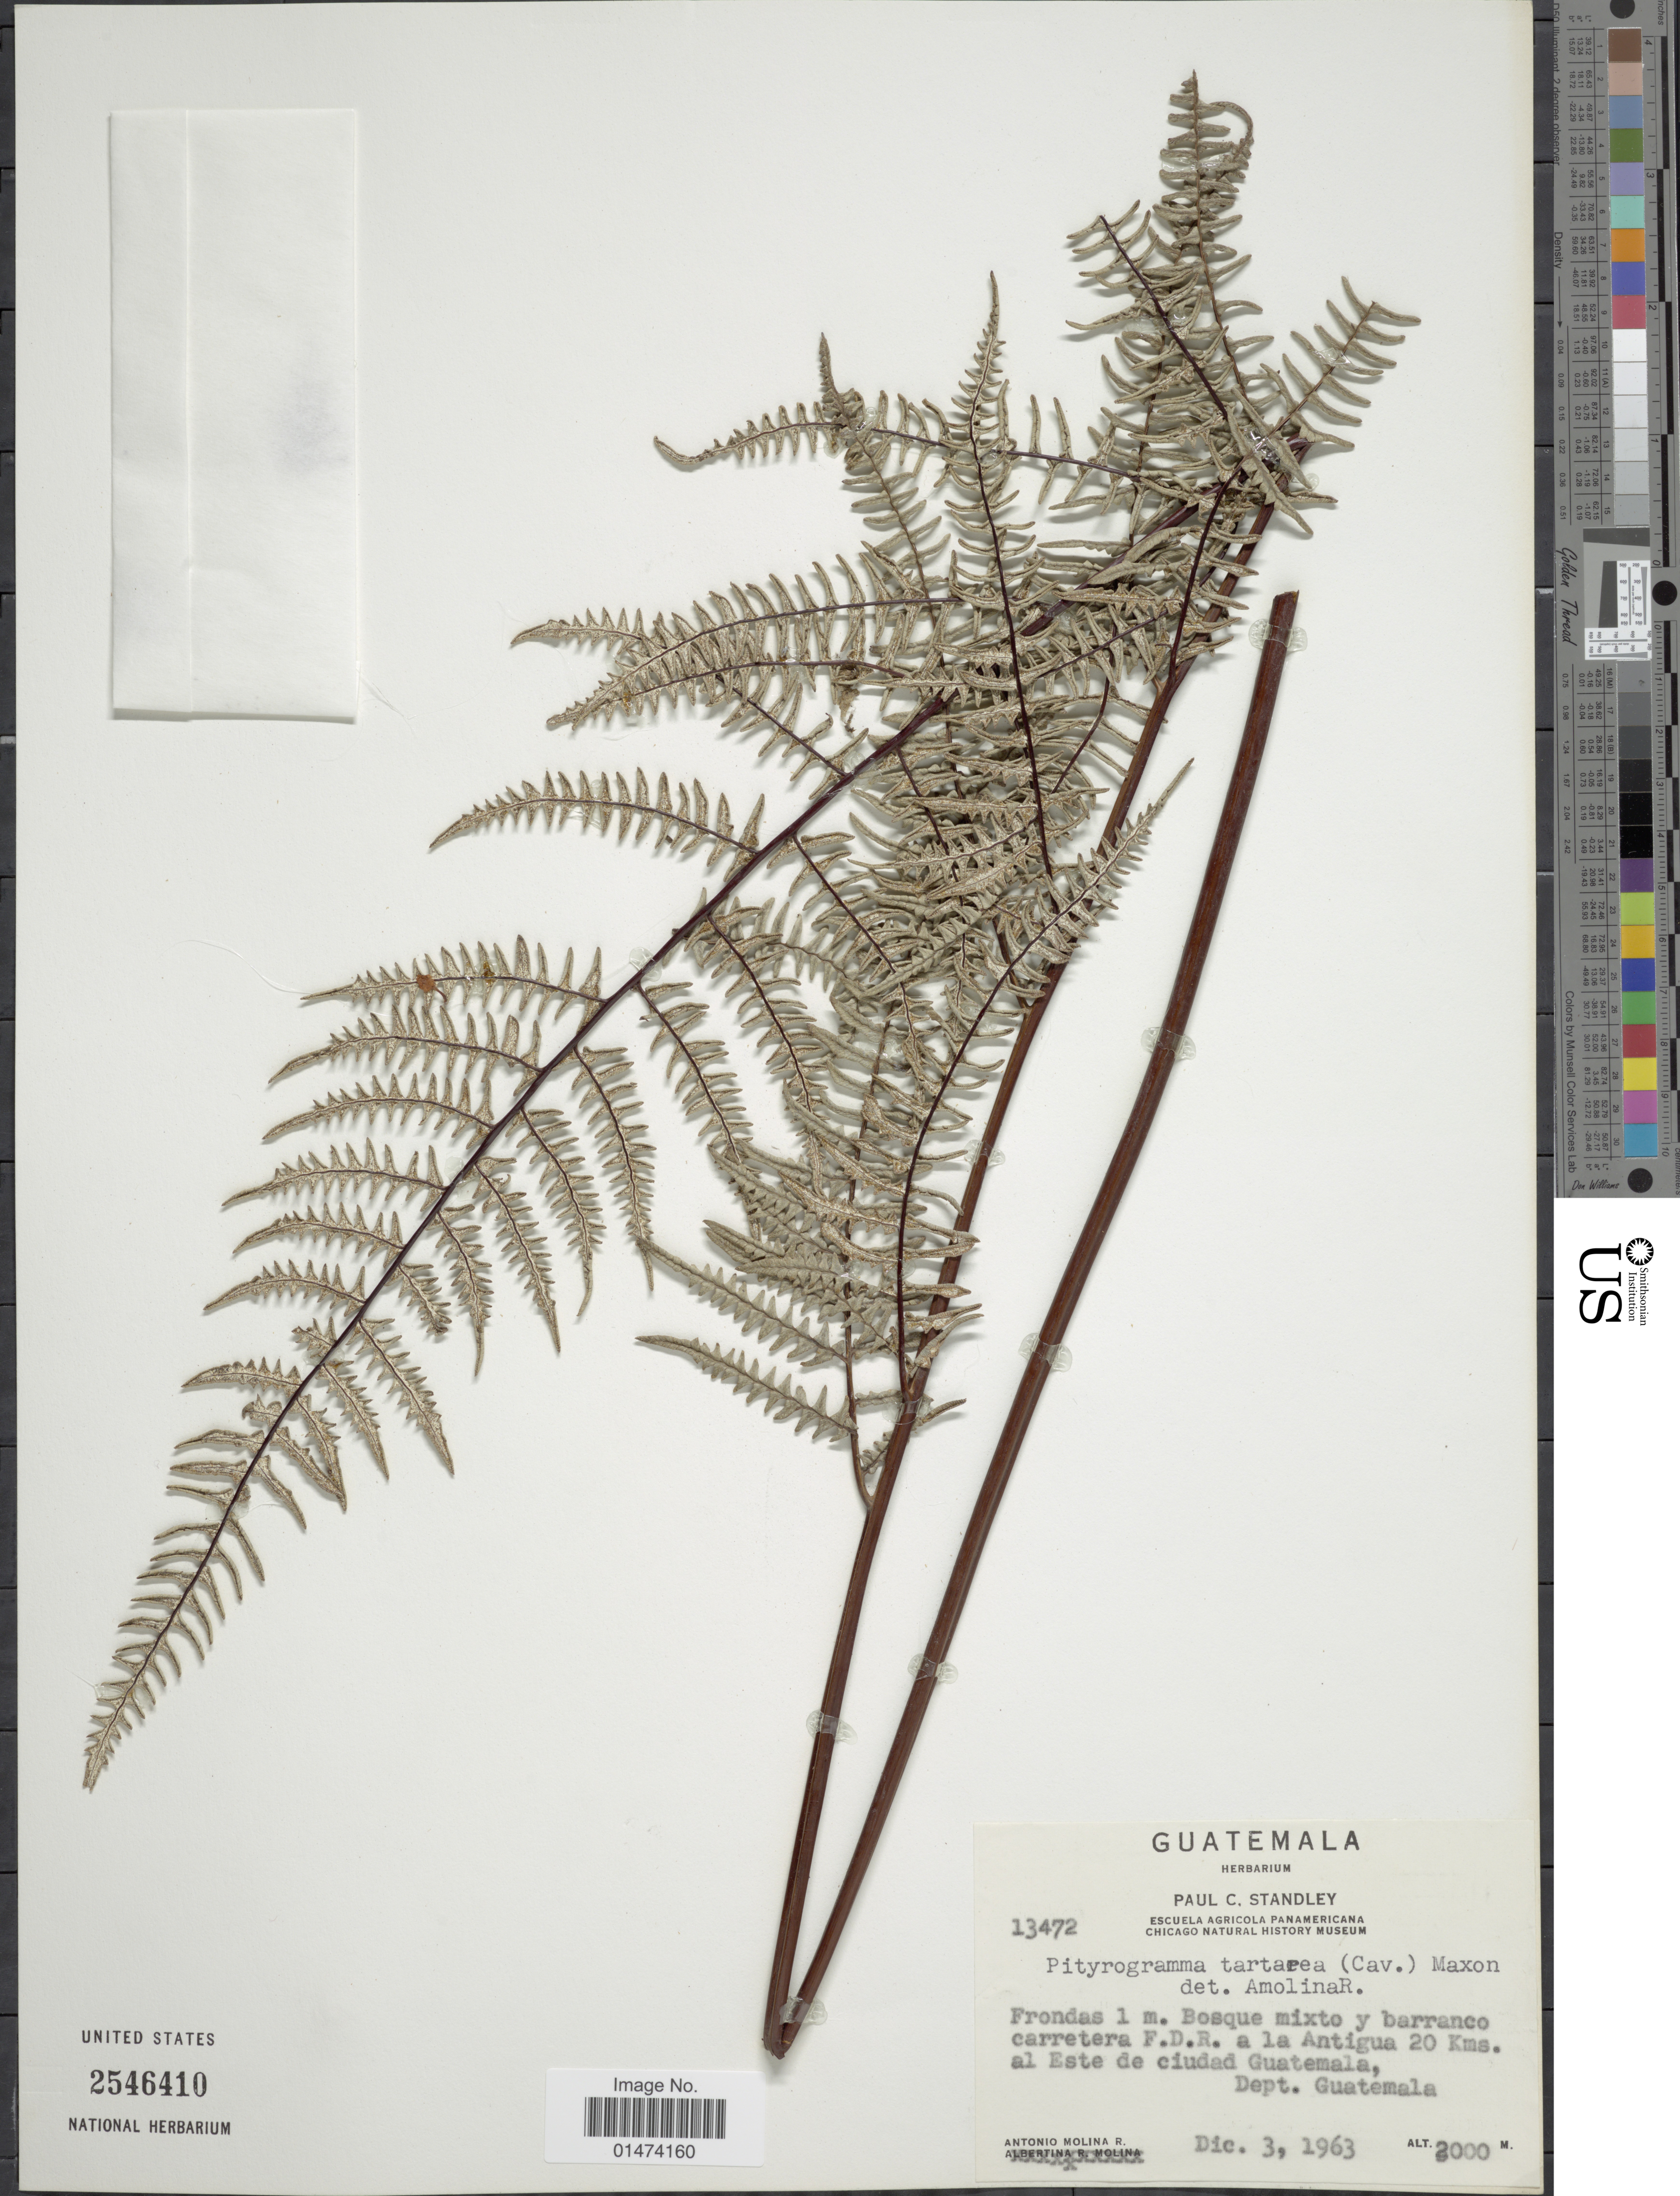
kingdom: Plantae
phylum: Tracheophyta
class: Polypodiopsida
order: Polypodiales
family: Pteridaceae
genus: Pityrogramma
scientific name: Pityrogramma tartarea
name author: (Cav.) Maxon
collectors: A. Molina R.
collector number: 13472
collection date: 1963-12-03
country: Guatemala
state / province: Guatemala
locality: Frondas 1 m. Bosque mixto y barranco varretera F.D,R a la Antigua 20 kms. al Este de ciudad Guatemala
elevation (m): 2000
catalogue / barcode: US 2546410